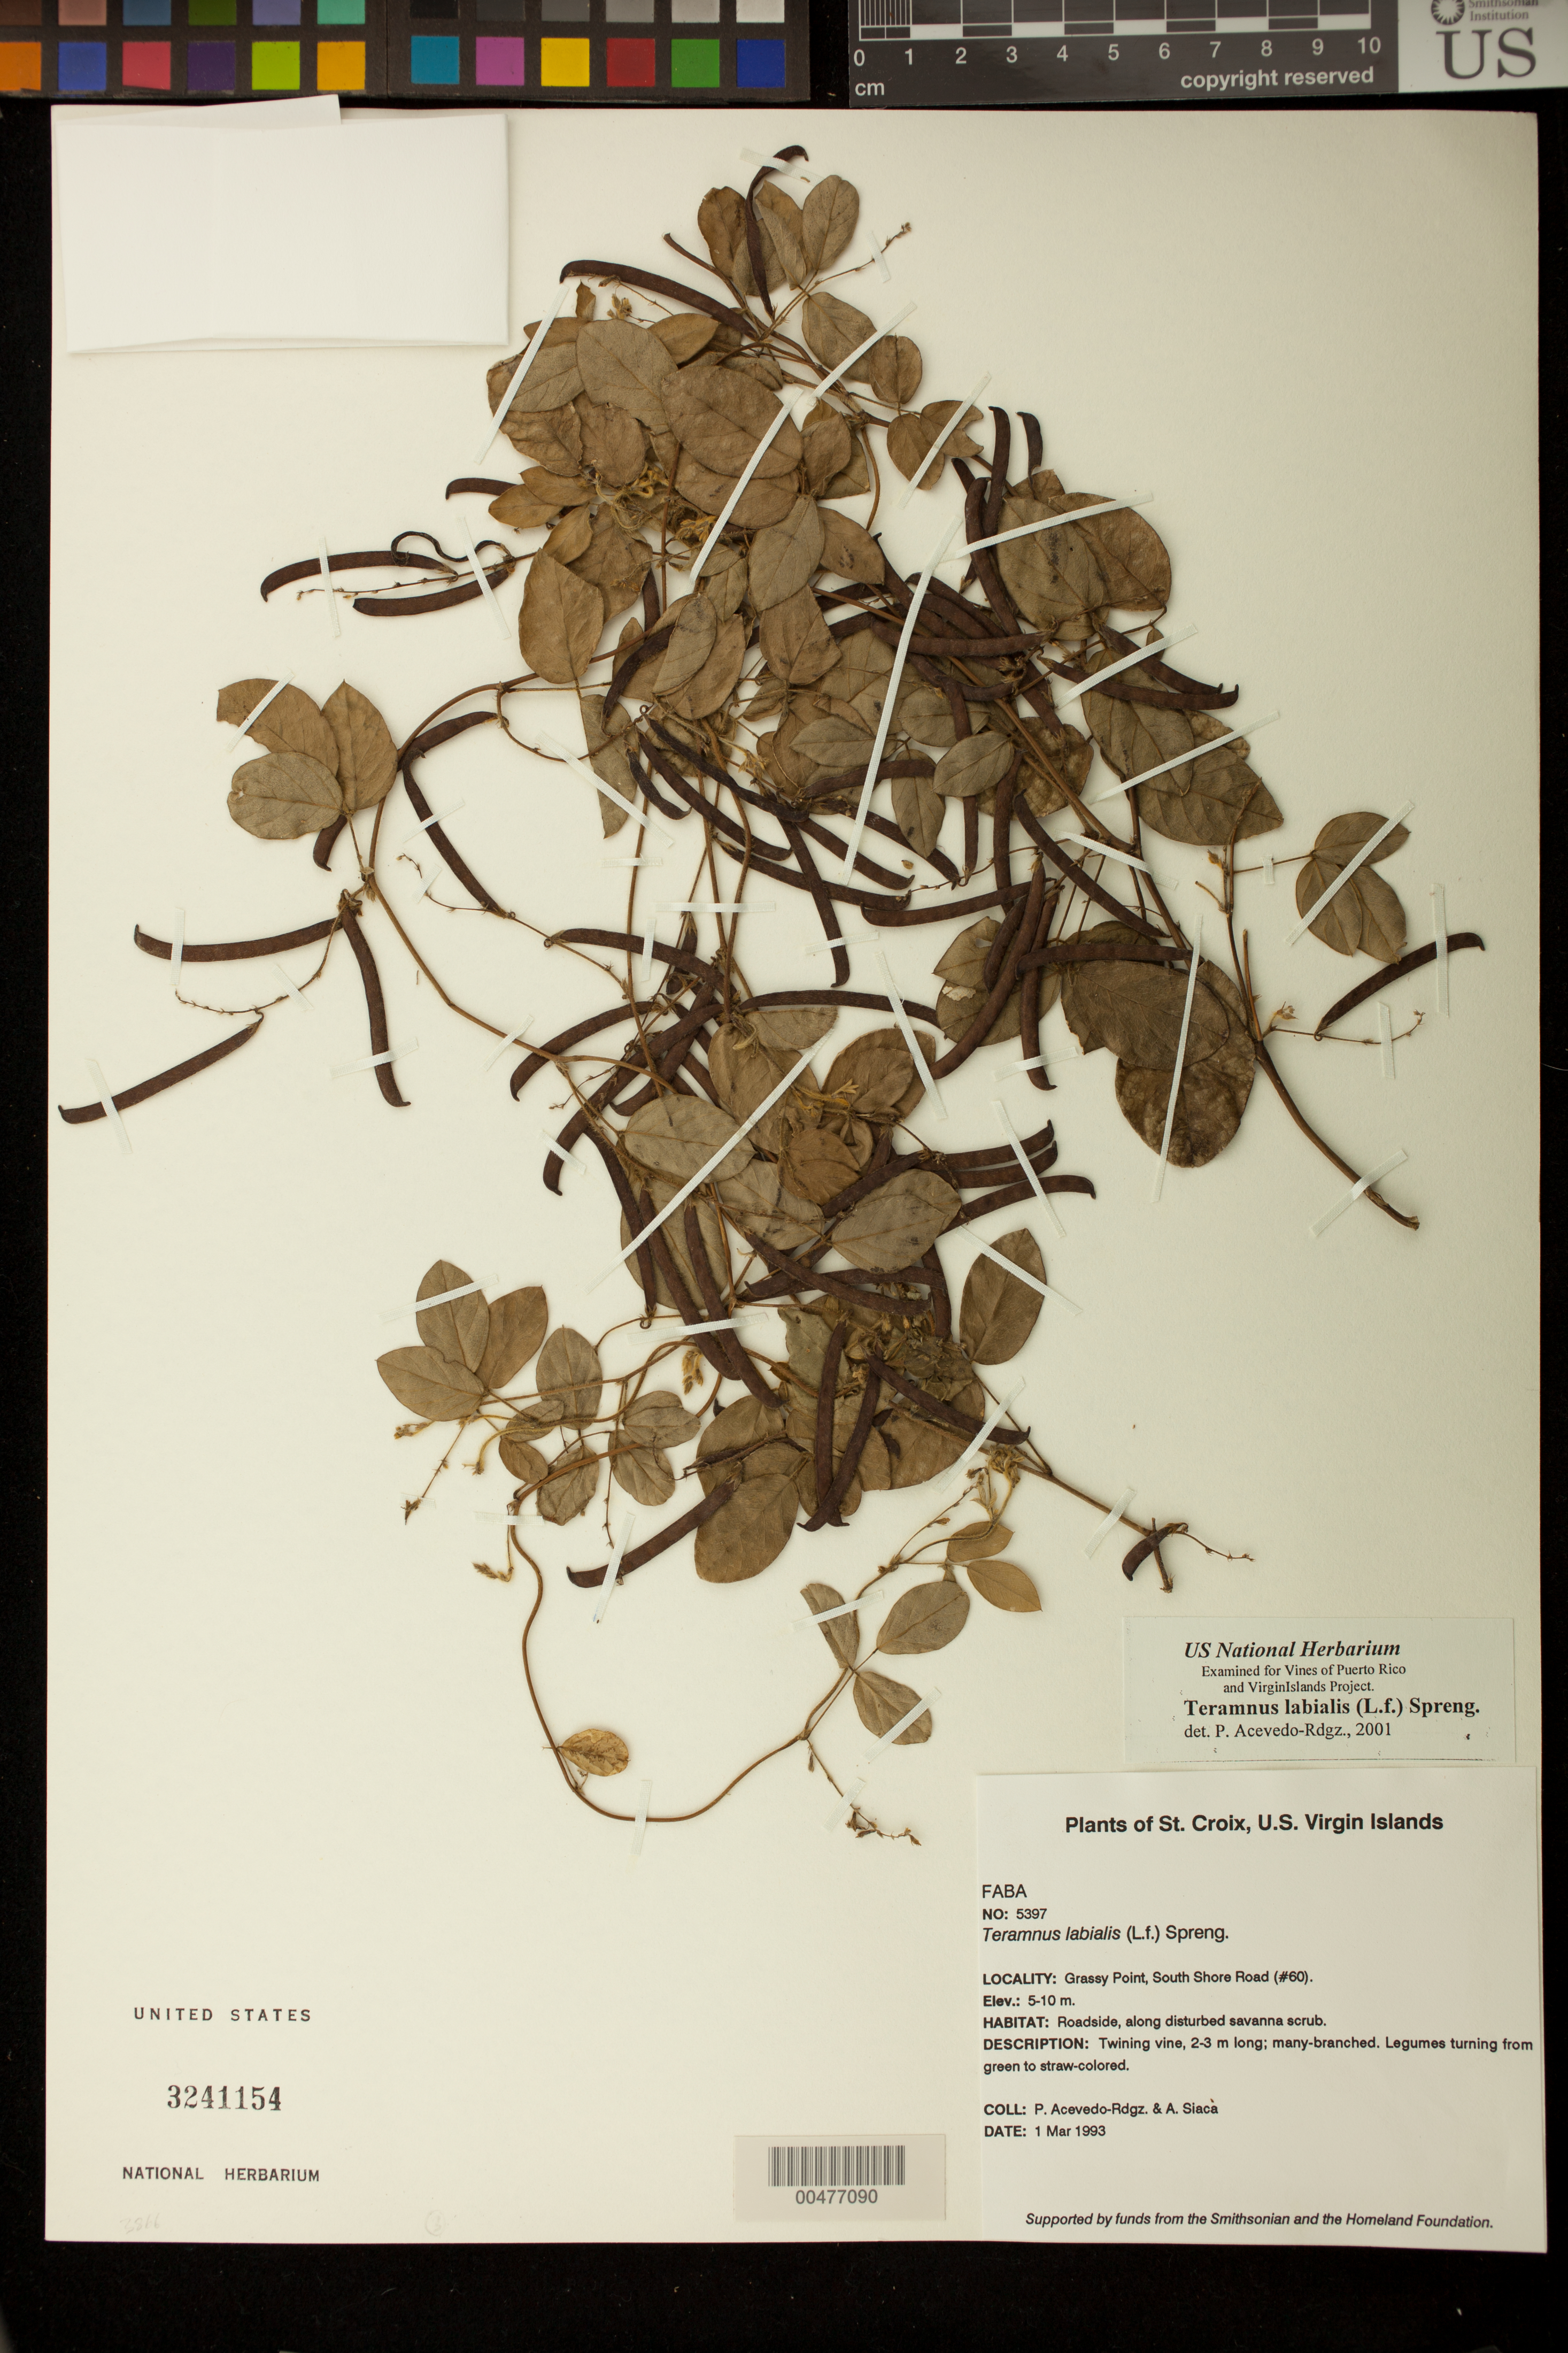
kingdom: Plantae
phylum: Tracheophyta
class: Magnoliopsida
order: Fabales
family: Fabaceae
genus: Teramnus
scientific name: Teramnus labialis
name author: (L. f.) Spreng.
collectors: P. Acevedo-Rodr. & A. Siaca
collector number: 5397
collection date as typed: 01 Mar 1993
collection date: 1993-03-01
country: U.S. Virgin Islands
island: St. Croix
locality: Grassy Point, South Shore Road (#60).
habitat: Roadside, along disturbed savanna scrub.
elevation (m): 5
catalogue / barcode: US 3241154